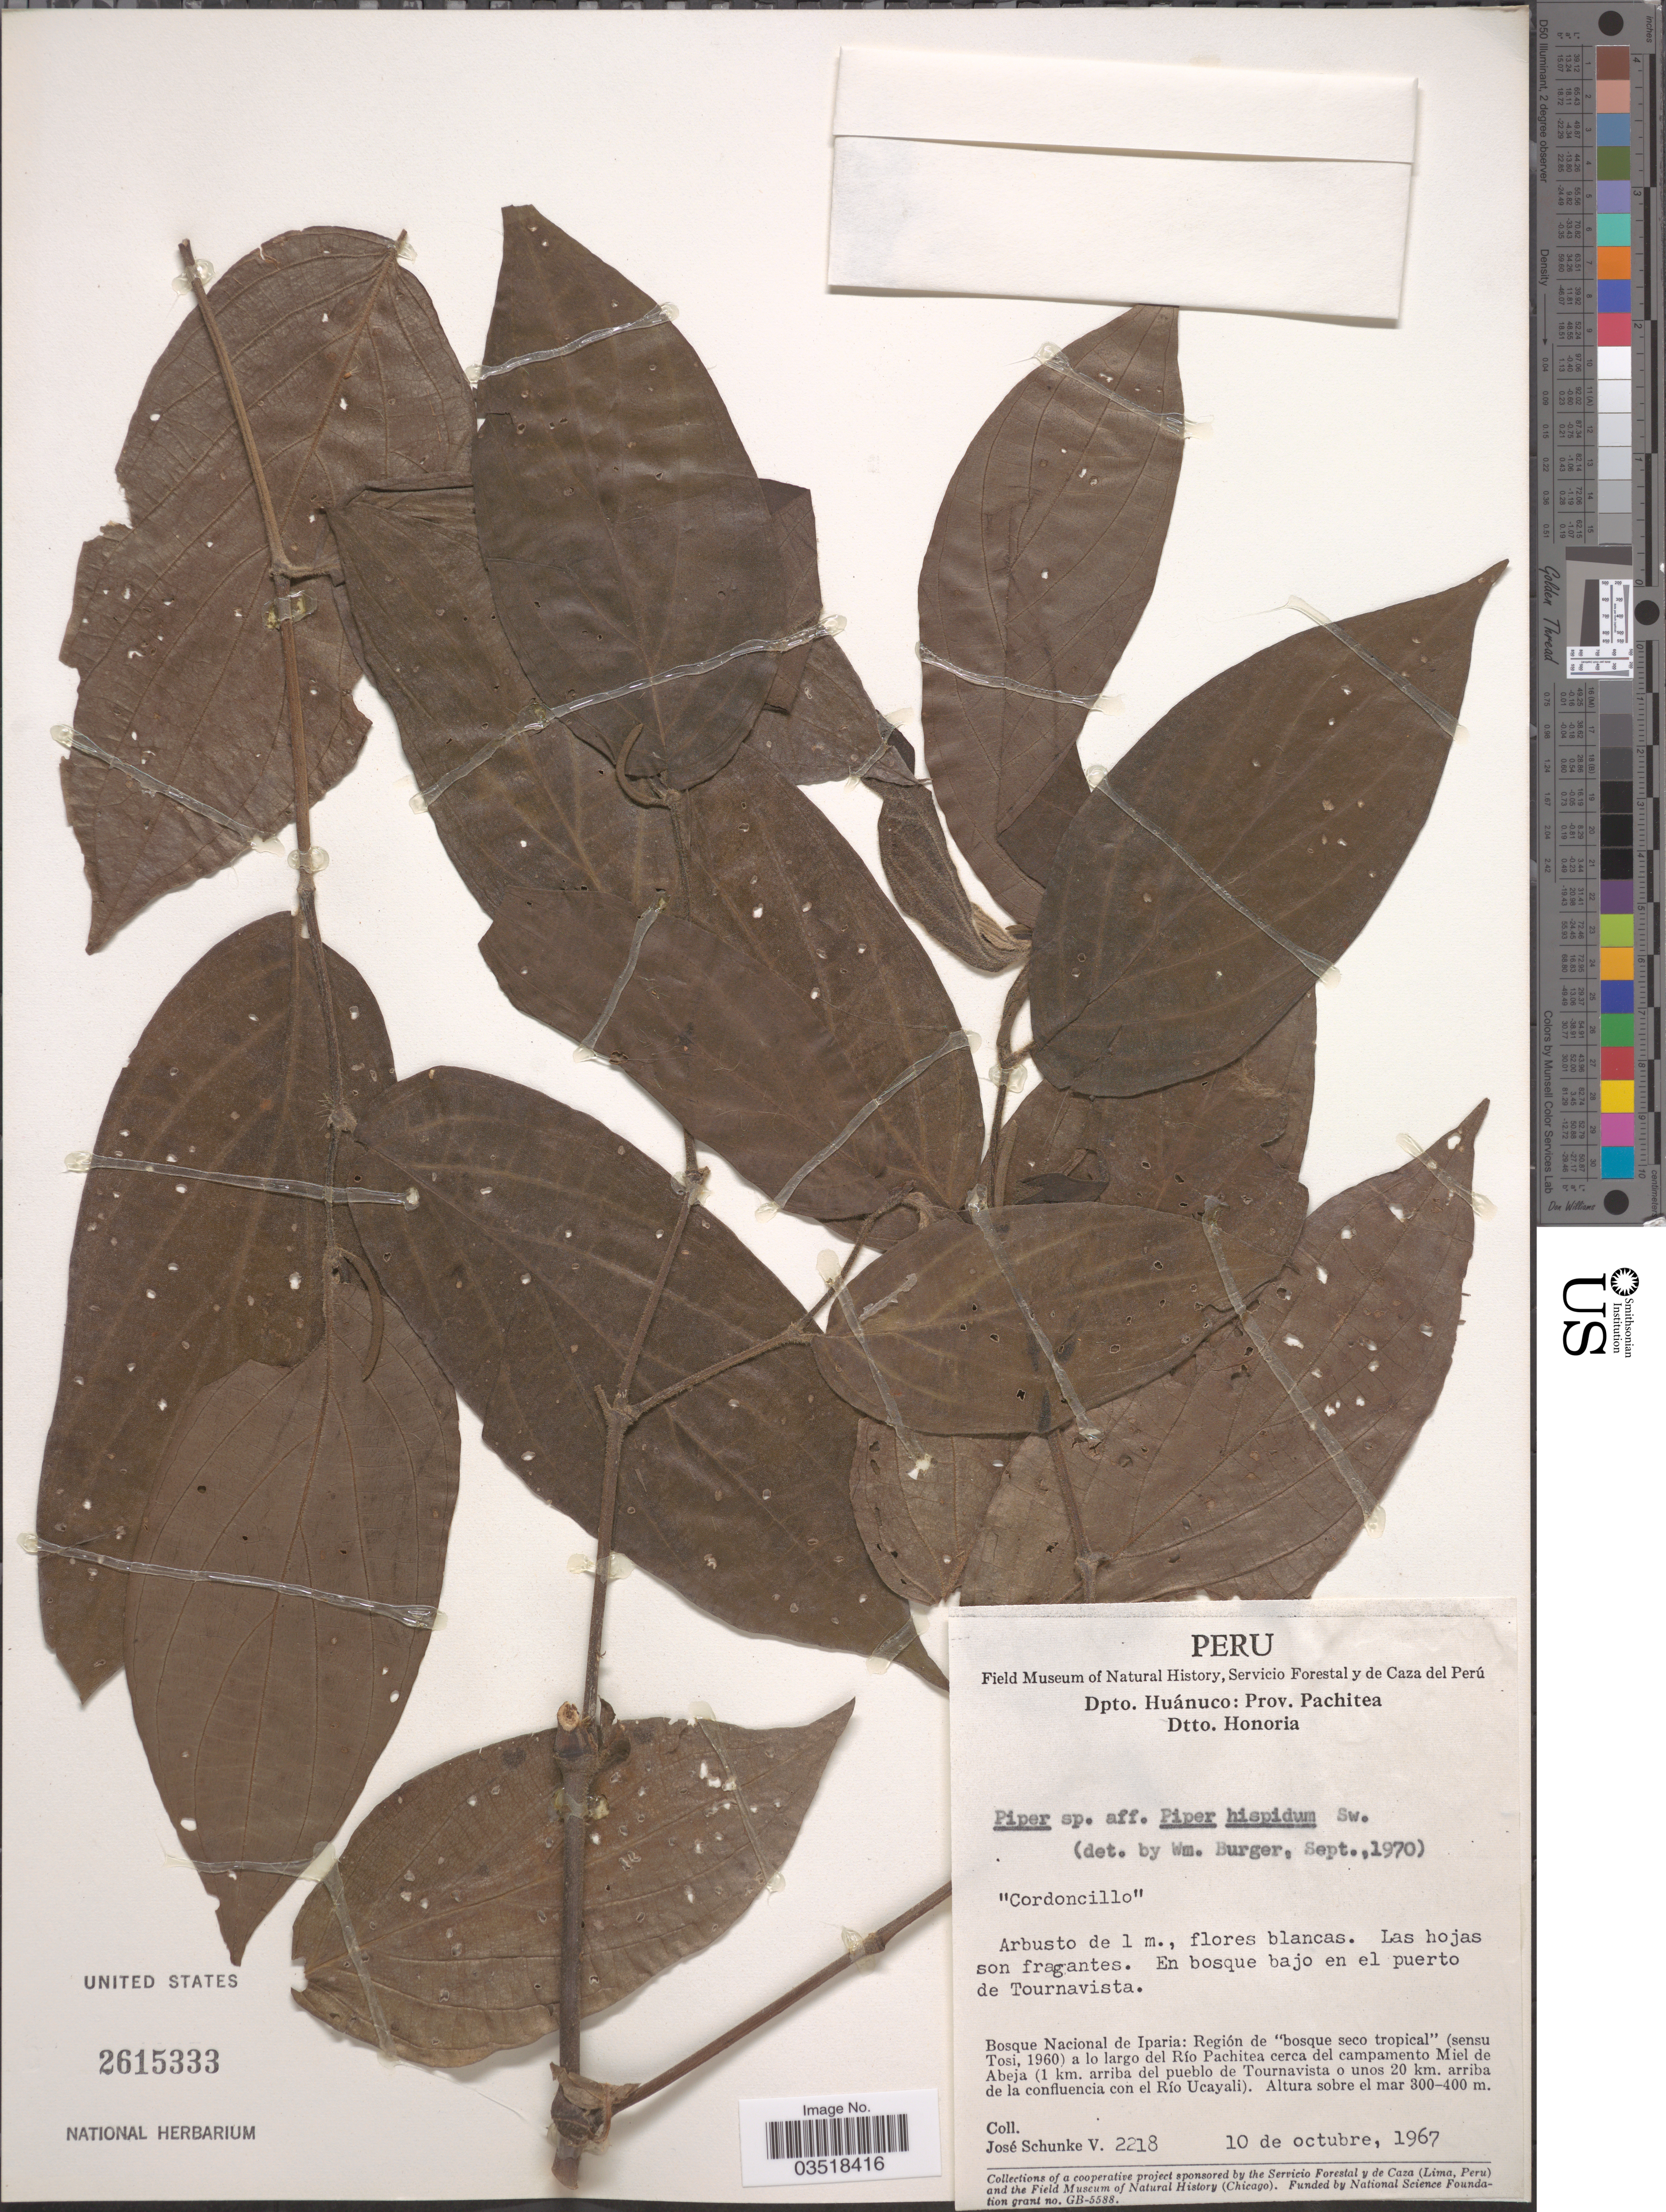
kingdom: Plantae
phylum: Tracheophyta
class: Magnoliopsida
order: Piperales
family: Piperaceae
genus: Piper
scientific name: Piper hispidum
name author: Sw.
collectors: J. Schunke Vigo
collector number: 2218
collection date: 1967-10-10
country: Peru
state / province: Huánuco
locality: Dpto. Huánuco: Prov. Pachitea, Dtto. Honoria. En bosque bajo en el puerto de Tournavista. Bosque Nacional de Iparia: Región de "bosque seco tropical" (sensu Tosi, 1960) a lo largo del Río Pachitea cerca del campamento Miel de Abeja (1 km. arriba del pueblo de Tournavista o unos 20 km. arriba de la confluencia con el Río Ucayali).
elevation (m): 300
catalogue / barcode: US 2615333